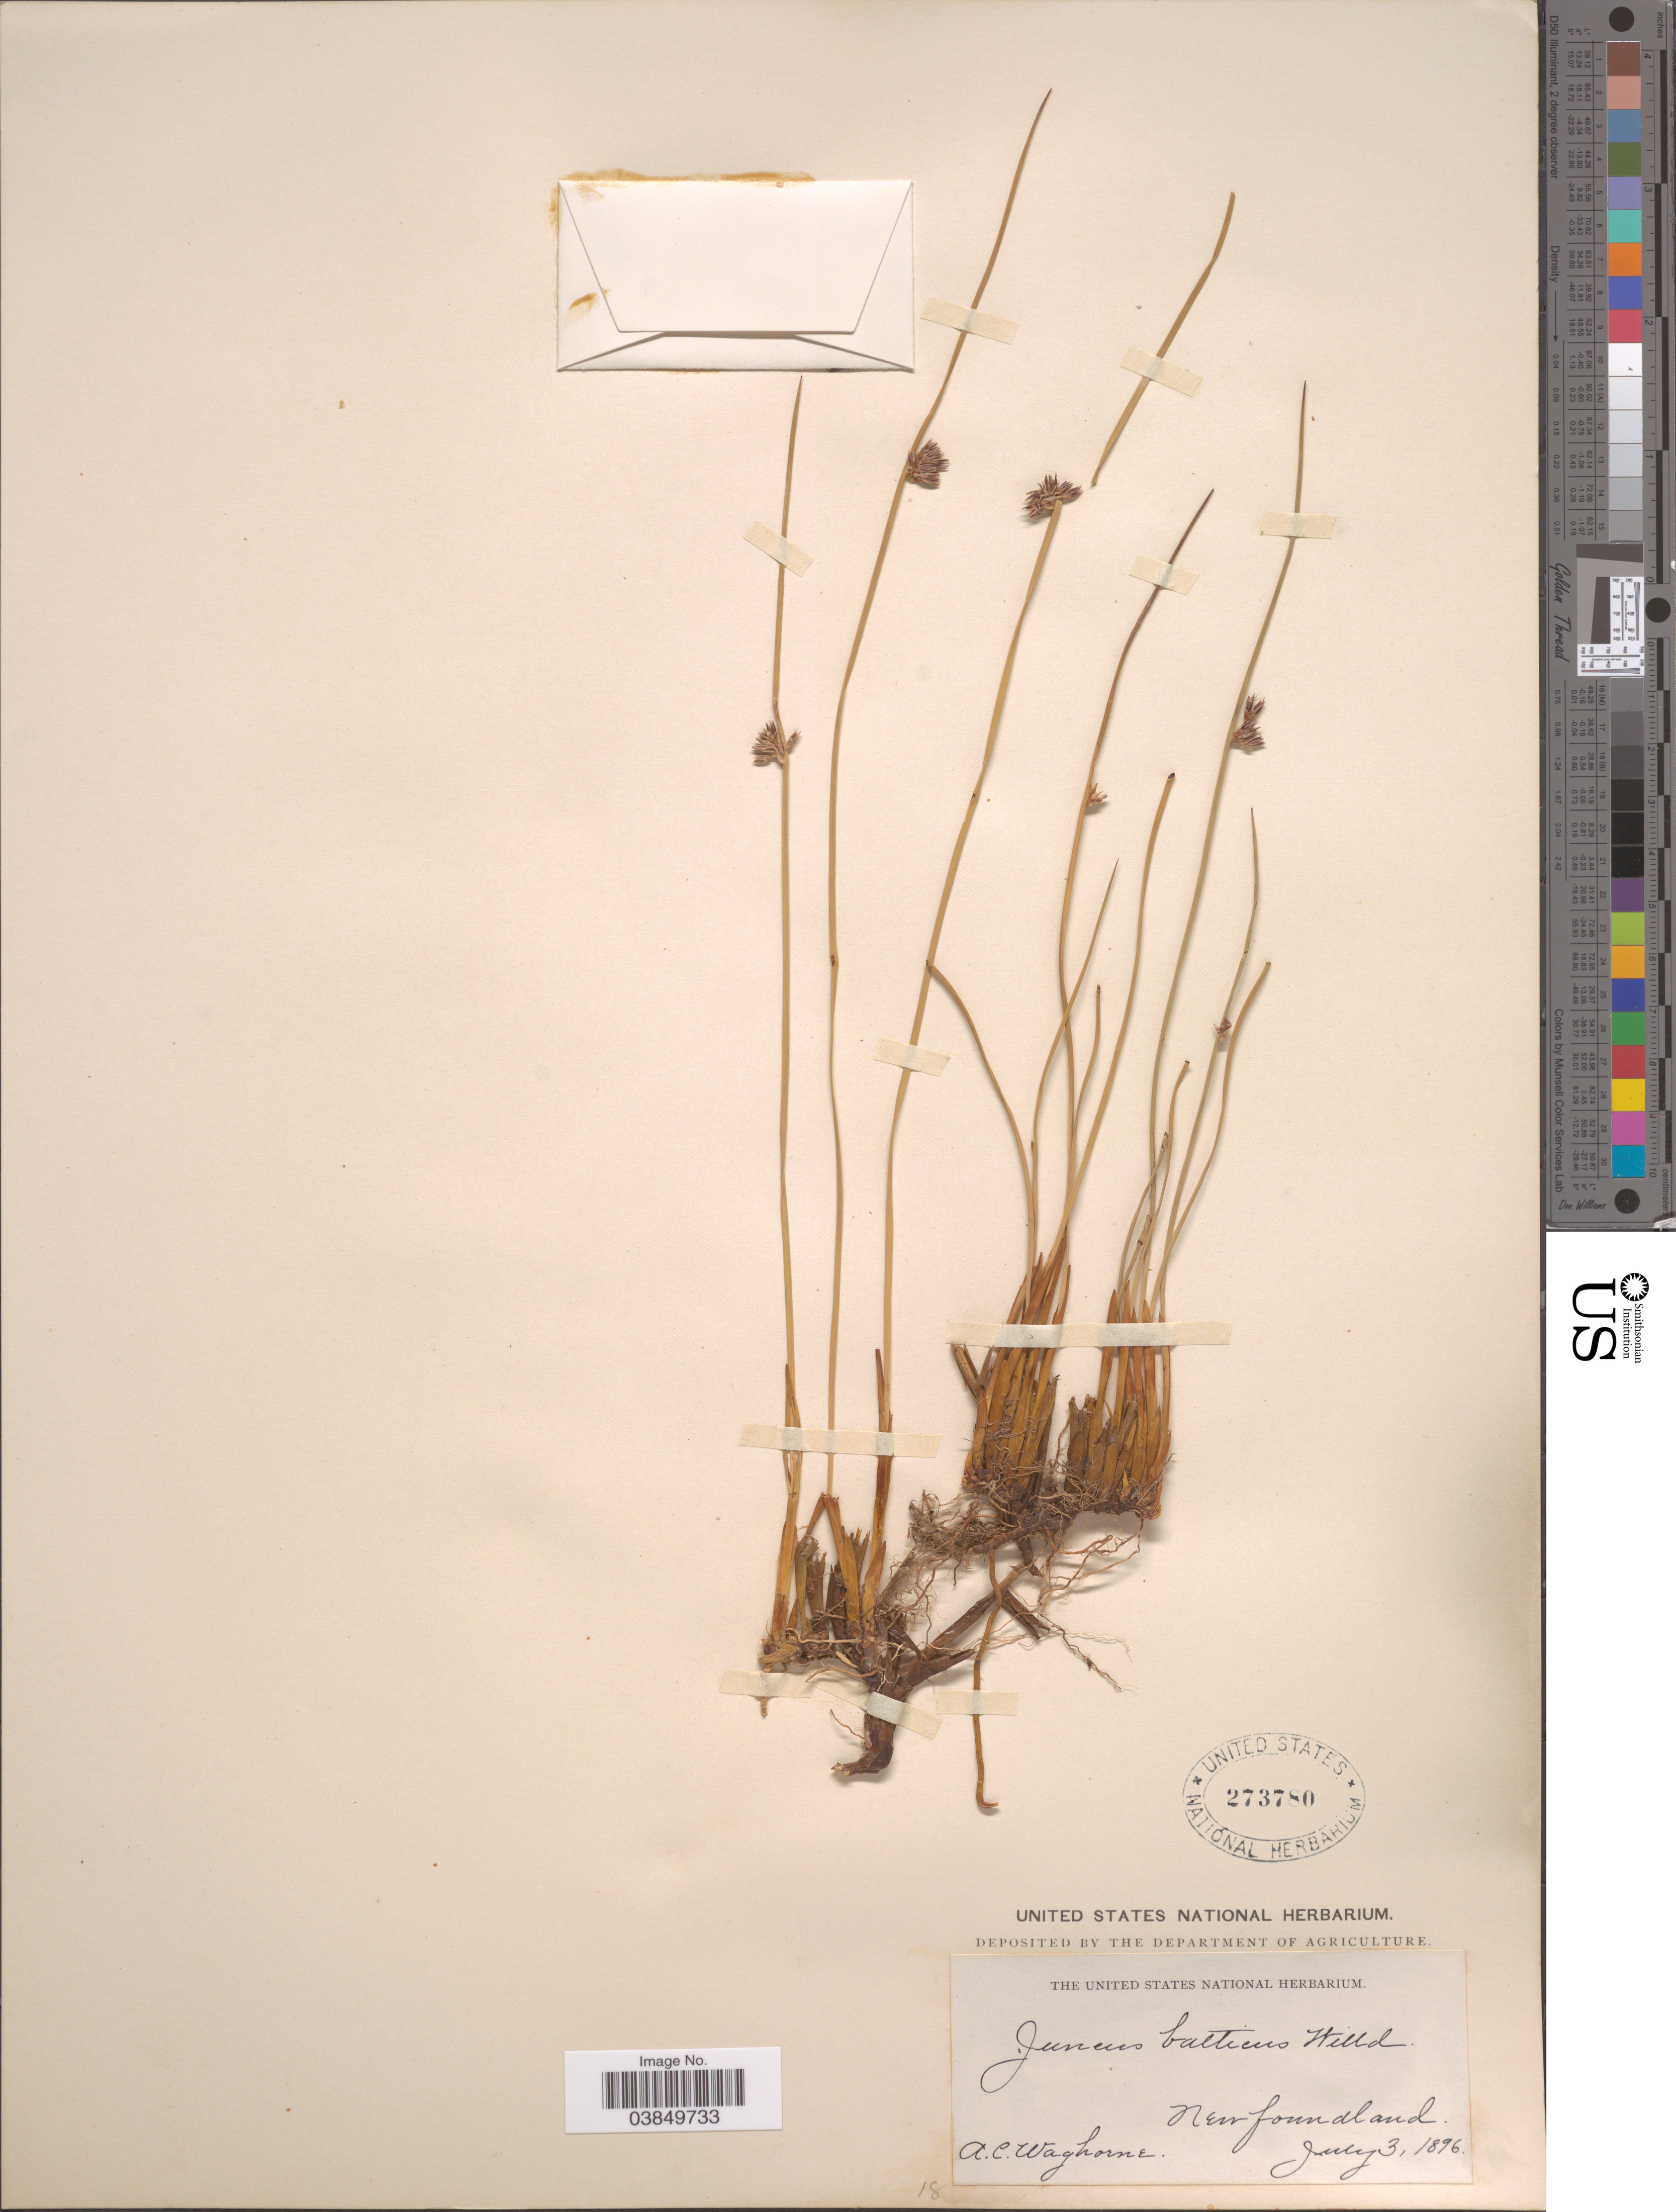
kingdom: Plantae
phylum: Tracheophyta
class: Liliopsida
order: Poales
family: Juncaceae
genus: Juncus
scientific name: Juncus balticus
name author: Willd.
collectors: A. Waghorne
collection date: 1896-07-03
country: Canada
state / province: Newfoundland and Labrador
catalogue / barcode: US 273780